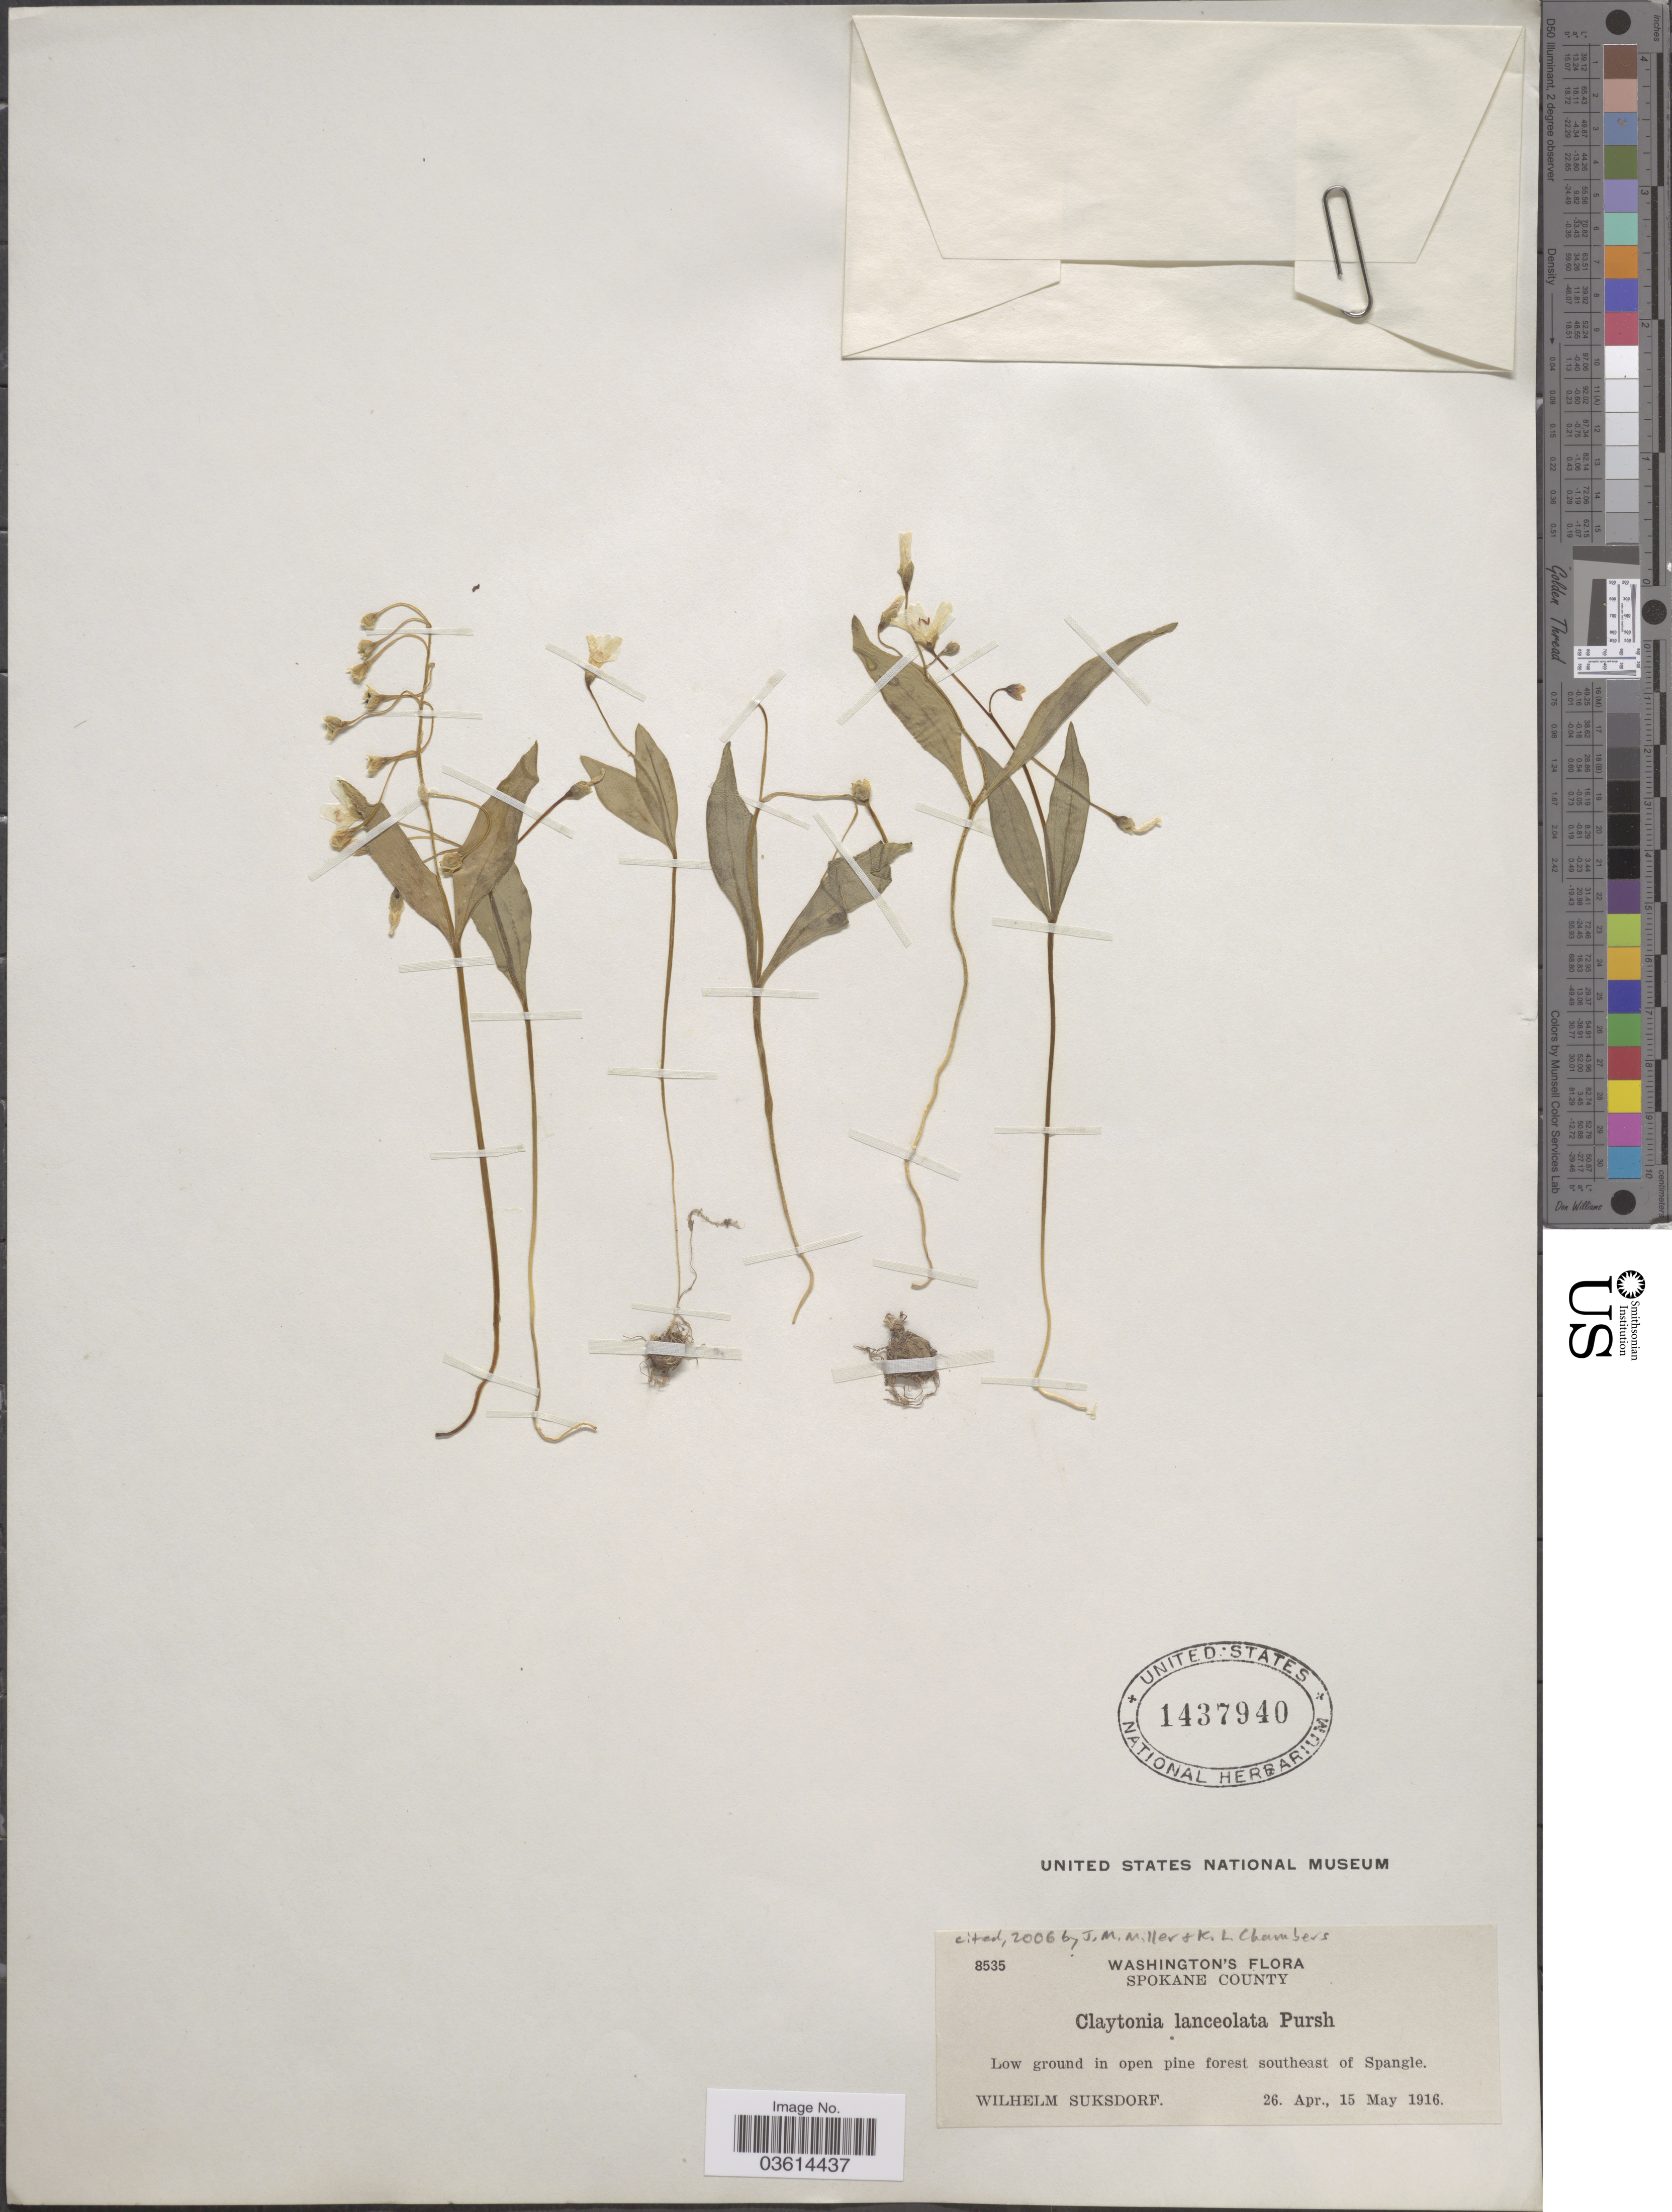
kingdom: Plantae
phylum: Tracheophyta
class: Magnoliopsida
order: Caryophyllales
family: Montiaceae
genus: Claytonia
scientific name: Claytonia lanceolata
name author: Pursh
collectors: W. N. Suksdorf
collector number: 8535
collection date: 1916-04-26/1916-05-15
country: United States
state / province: Washington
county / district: Spokane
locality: Spokane County. Low ground in open pine forest southeast of Spangle.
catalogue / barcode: US 1437940